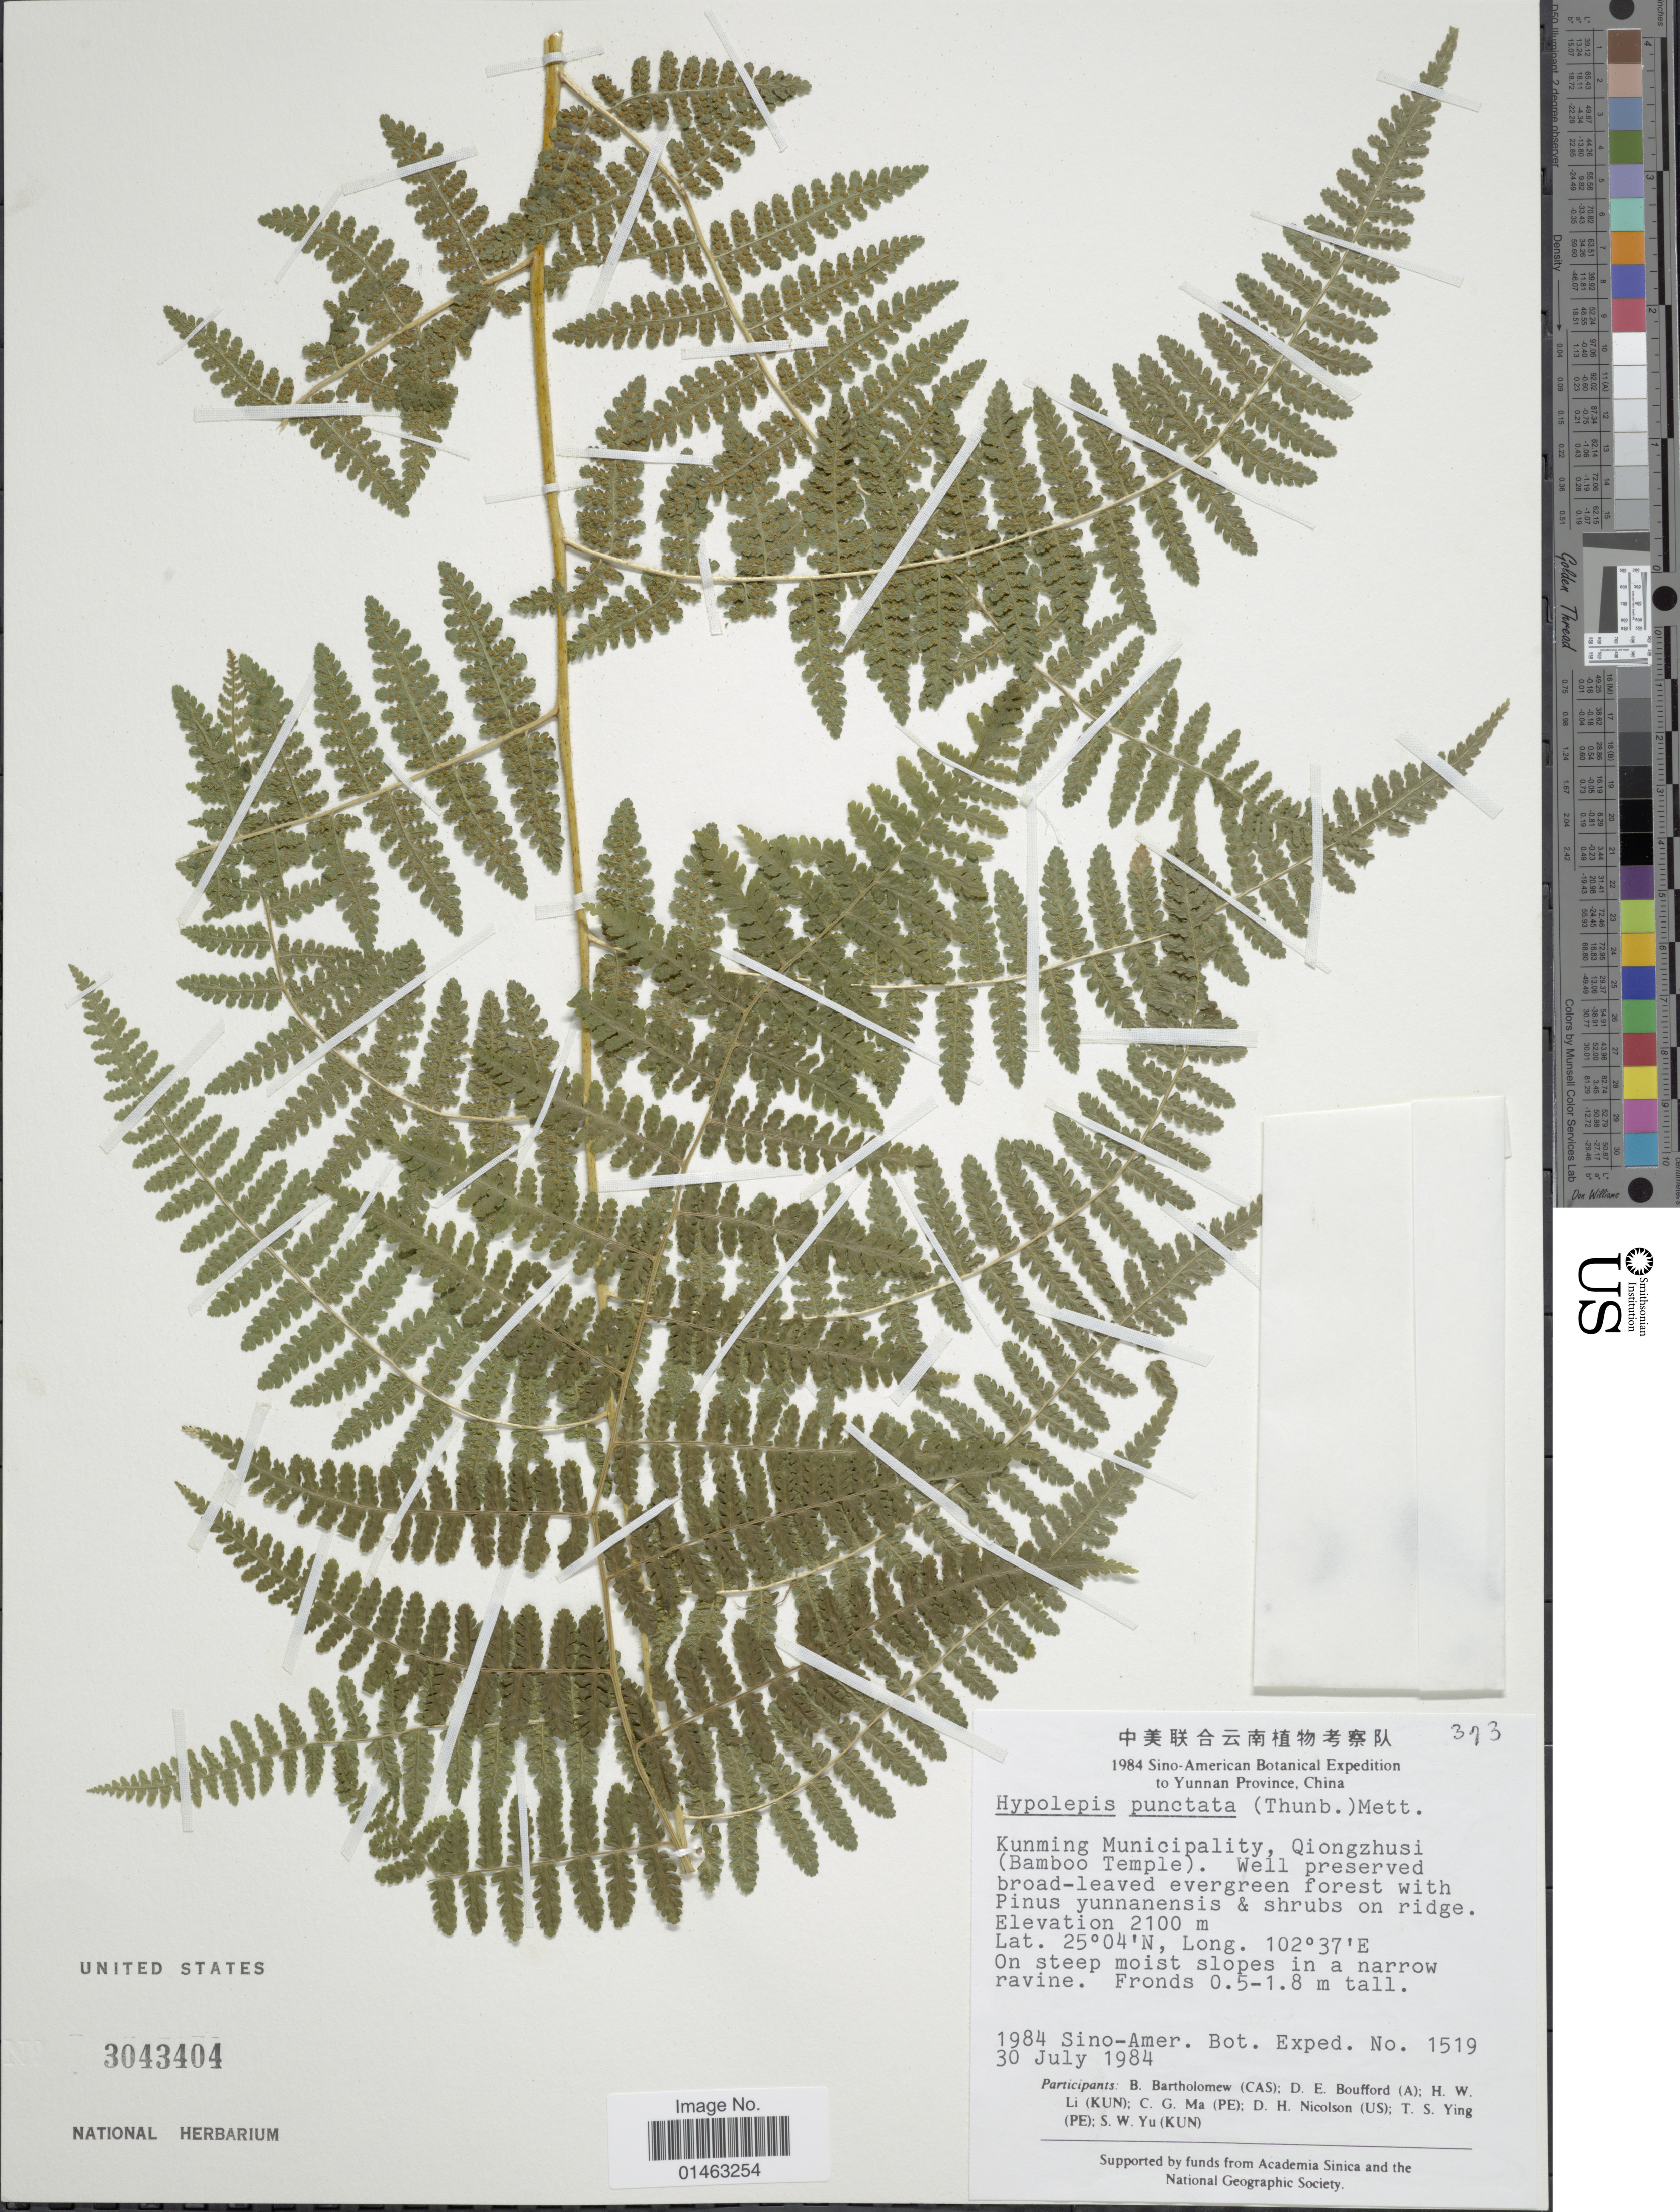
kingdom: Plantae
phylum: Tracheophyta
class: Polypodiopsida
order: Polypodiales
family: Dennstaedtiaceae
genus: Hypolepis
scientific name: Hypolepis punctata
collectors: B. Bartholomew, D. Bouffod, H. W. Li, C. Ma & et al.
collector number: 1519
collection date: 1984-07-30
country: China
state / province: Yunnan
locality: Yunnan Province. Kunming Municipality. Qiongzhusi (Bamboo Temple).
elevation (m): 2100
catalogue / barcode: US 3043404